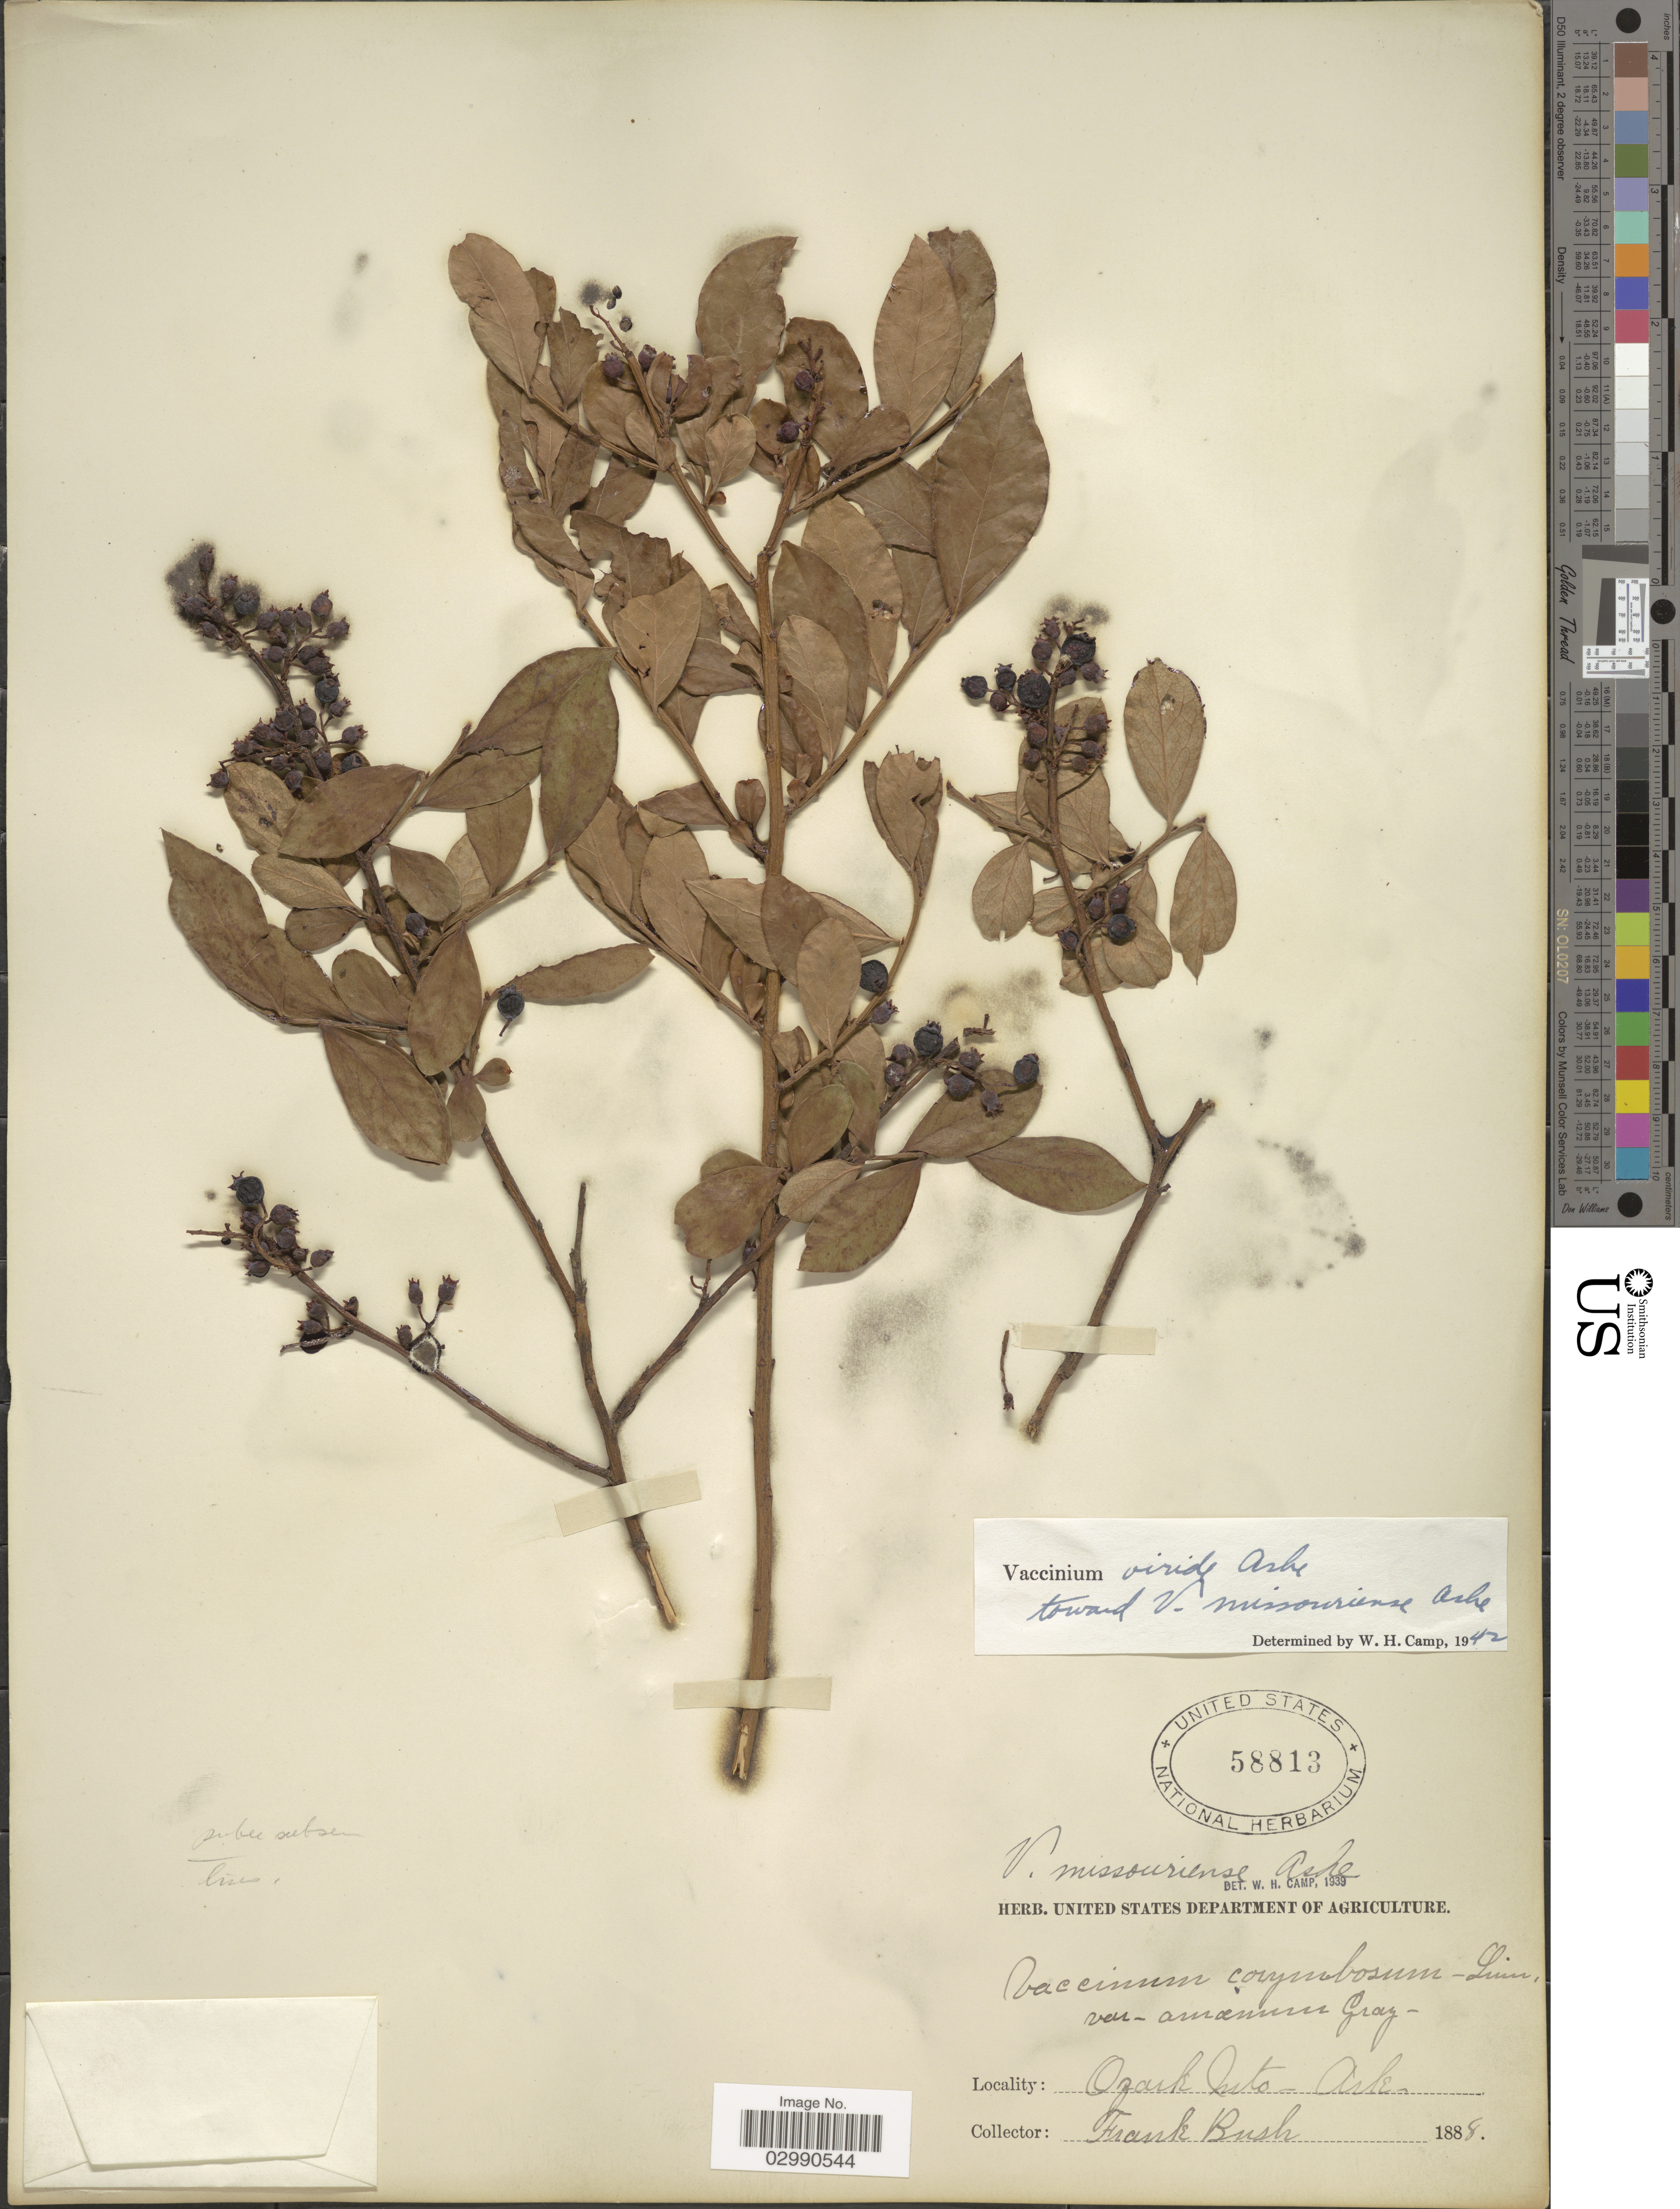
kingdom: Plantae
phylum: Tracheophyta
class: Magnoliopsida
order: Ericales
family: Ericaceae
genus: Vaccinium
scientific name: Vaccinium viride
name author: Ashe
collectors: F. Bush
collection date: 1888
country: United States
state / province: Arkansas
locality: Ozark Mts.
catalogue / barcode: US 58813